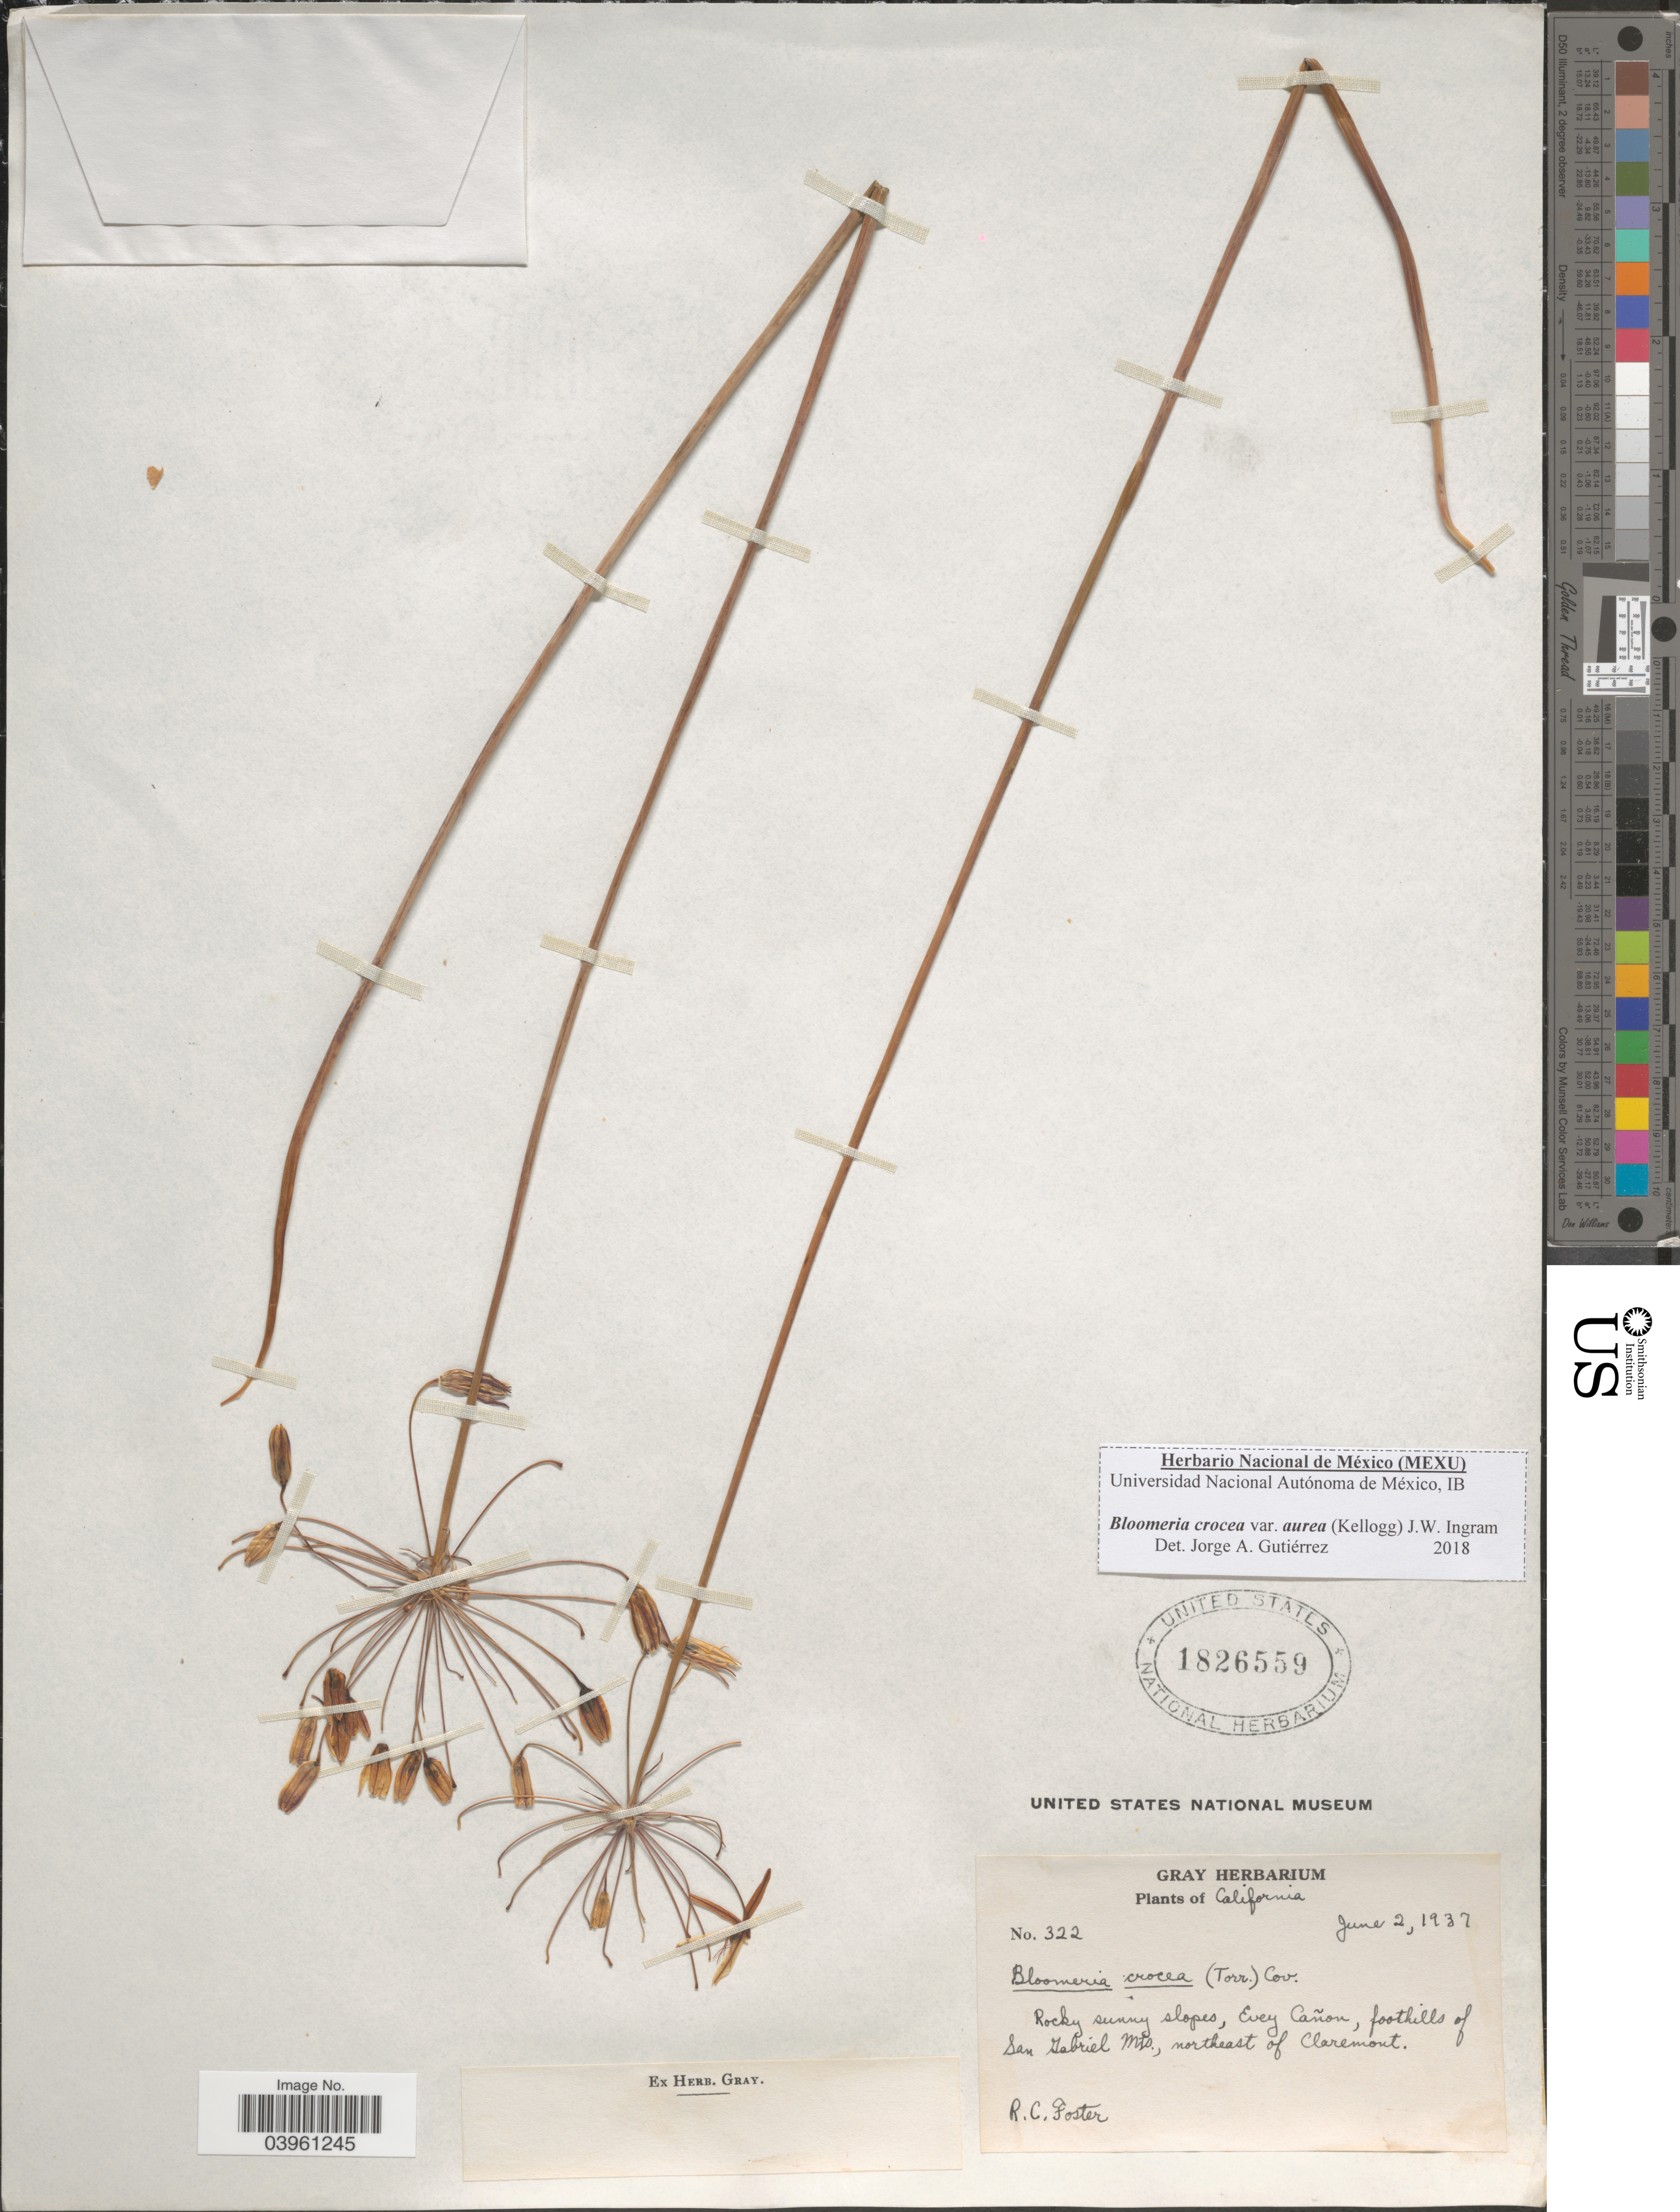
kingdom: Plantae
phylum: Tracheophyta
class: Liliopsida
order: Asparagales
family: Asparagaceae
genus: Bloomeria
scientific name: Bloomeria crocea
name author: (Torr.) Coville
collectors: R. C. Foster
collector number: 322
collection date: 1937-06-02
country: United States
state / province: California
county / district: Los Angeles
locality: Evey Cañon, foothills of San Gabriel Mts., northeast of Claremont.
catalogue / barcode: US 1826559